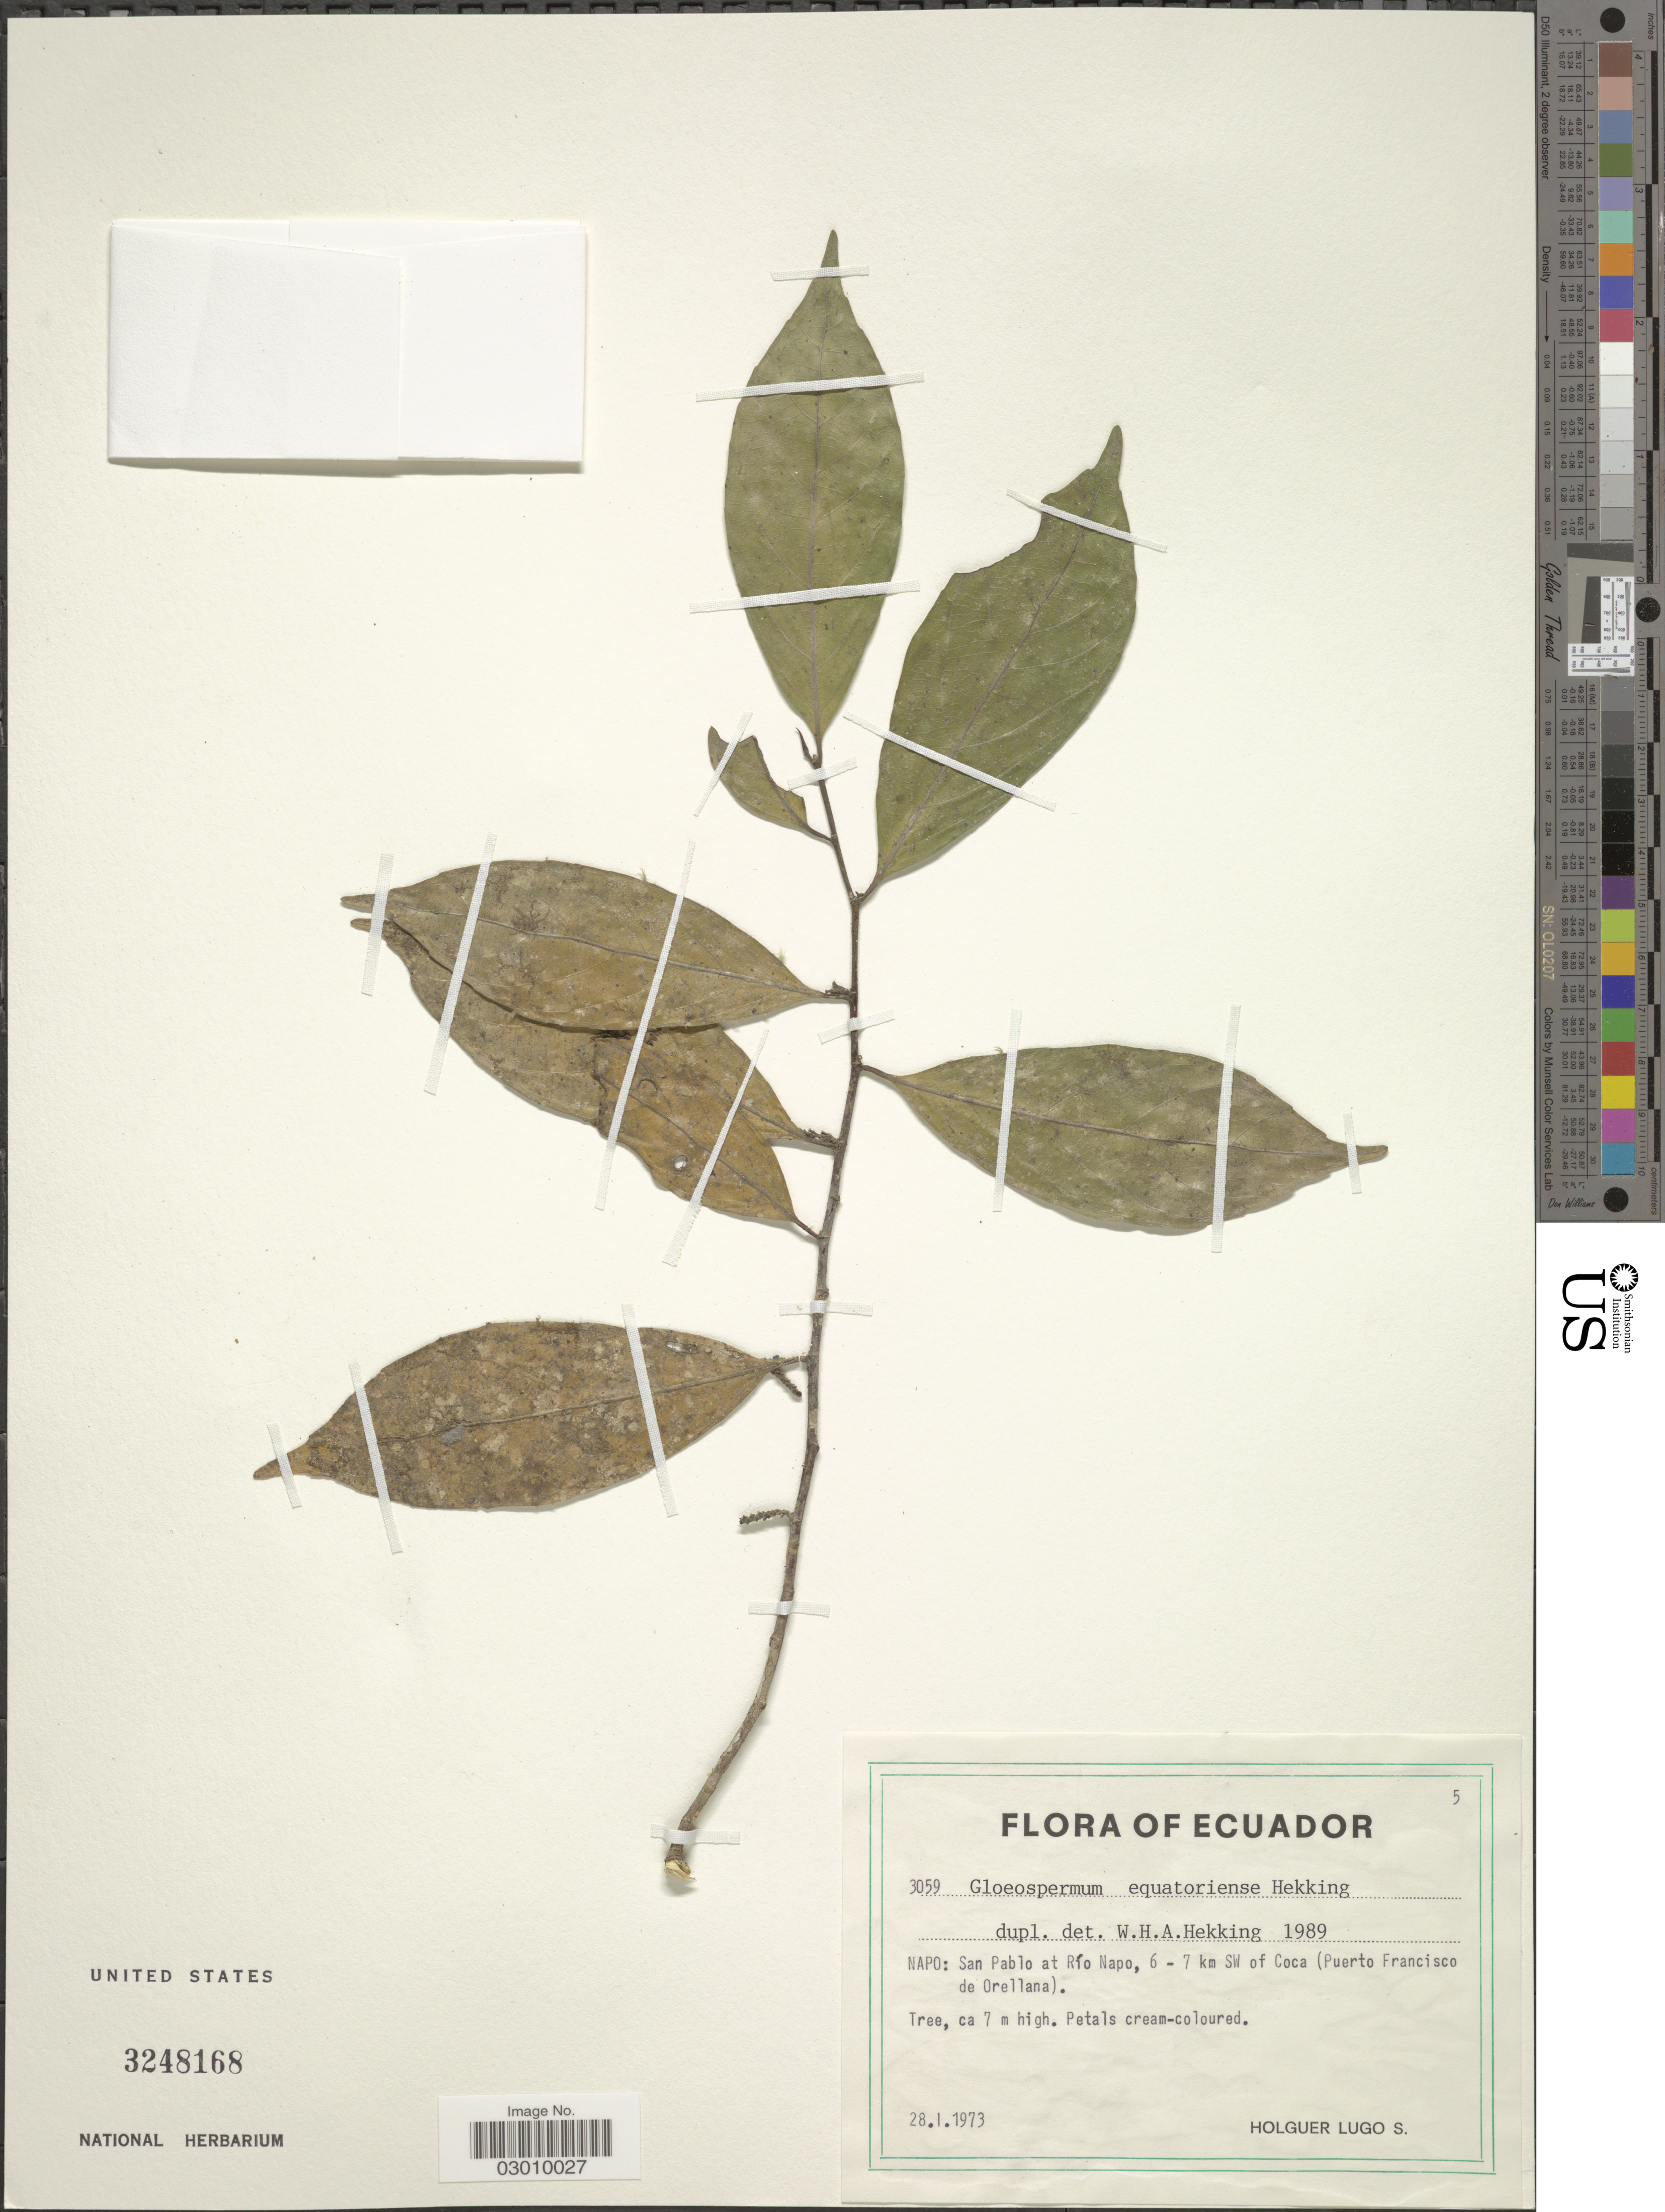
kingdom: Plantae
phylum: Tracheophyta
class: Magnoliopsida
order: Malpighiales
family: Violaceae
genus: Gloeospermum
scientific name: Gloeospermum equatoriense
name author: Hekking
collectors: H. Lugo S.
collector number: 3059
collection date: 1973-01-28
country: Ecuador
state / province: Napo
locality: San Pablo at Río Napo, 6 - 7 km SW of Coca (Puerto Francisco de Orellana).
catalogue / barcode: US 3248168